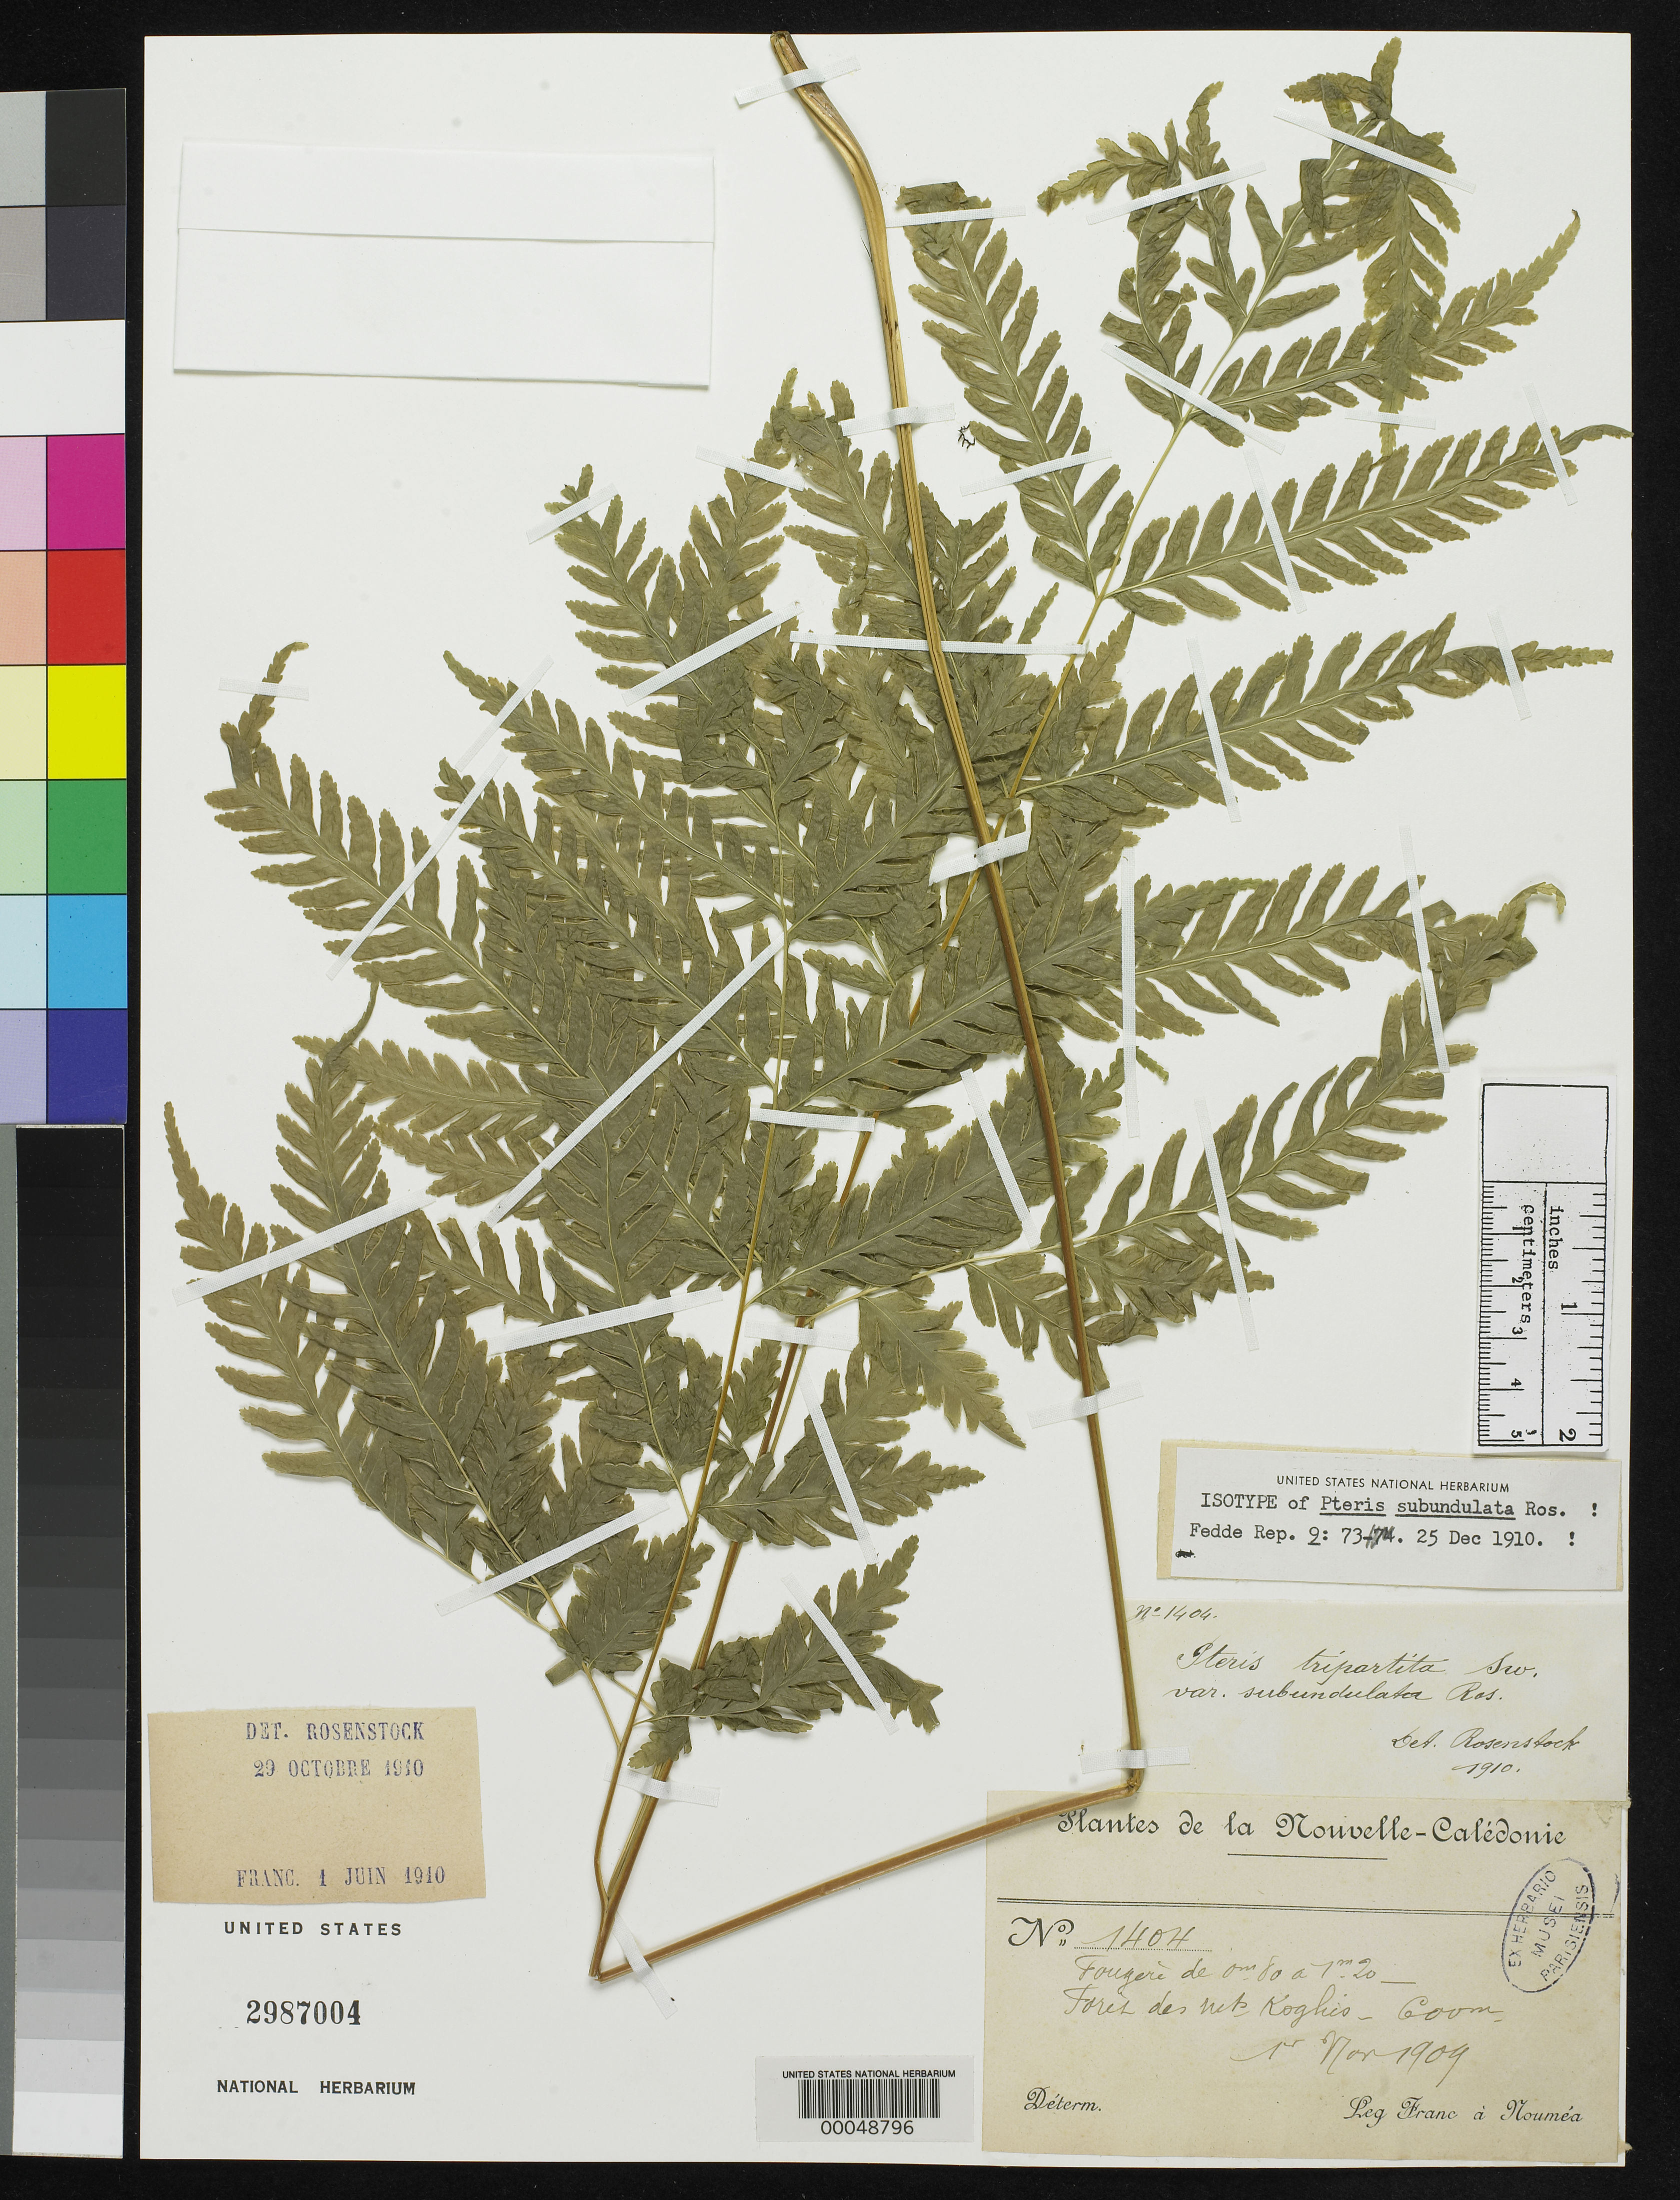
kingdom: Plantae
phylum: Tracheophyta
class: Polypodiopsida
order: Polypodiales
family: Pteridaceae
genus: Pteris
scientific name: Pteris subundulata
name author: Rosenst.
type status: Isotype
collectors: I. Franc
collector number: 1404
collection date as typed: Nov 1909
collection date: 1909-11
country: New Caledonia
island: New Caledonia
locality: Mt. Koghis.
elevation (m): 600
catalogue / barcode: US 2987004